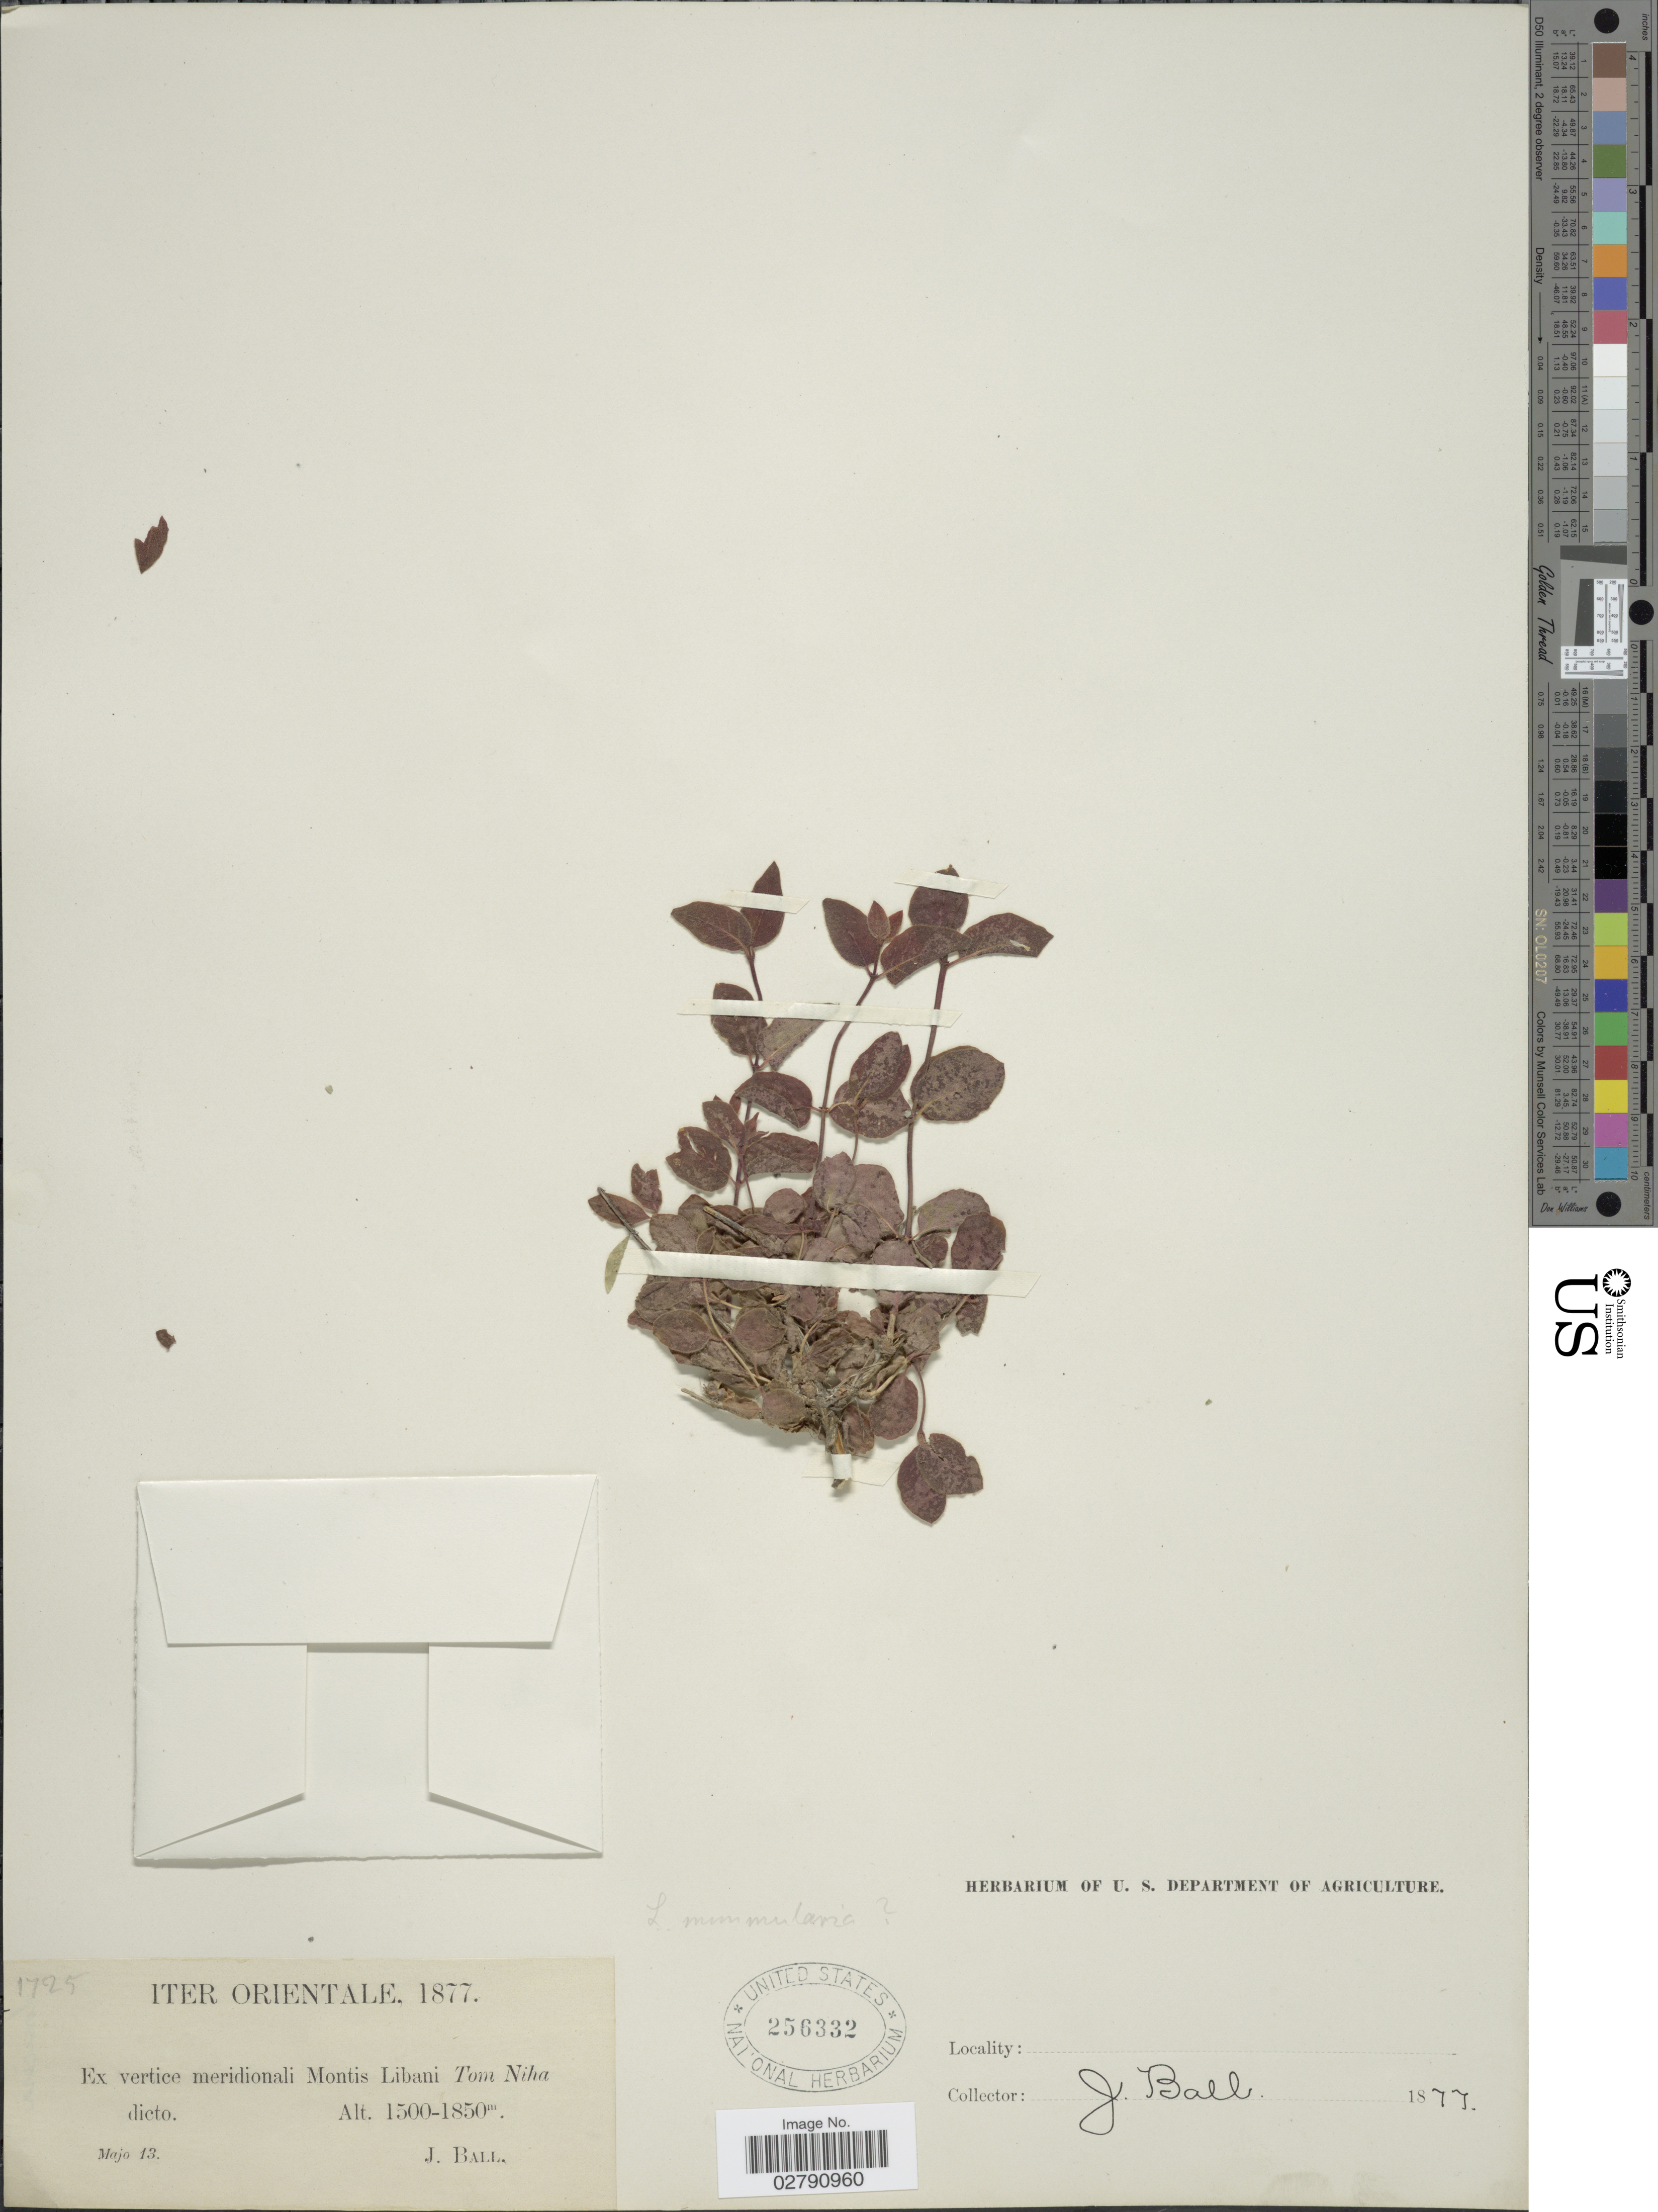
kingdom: Plantae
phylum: Tracheophyta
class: Magnoliopsida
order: Dipsacales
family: Caprifoliaceae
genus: Lonicera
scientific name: Lonicera nummulariifolia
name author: Jaub. & Spach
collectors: J. Ball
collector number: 1725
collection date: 1877-05-13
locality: Montis Libani Tom Niha dicto.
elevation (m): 1500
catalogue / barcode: US 256332